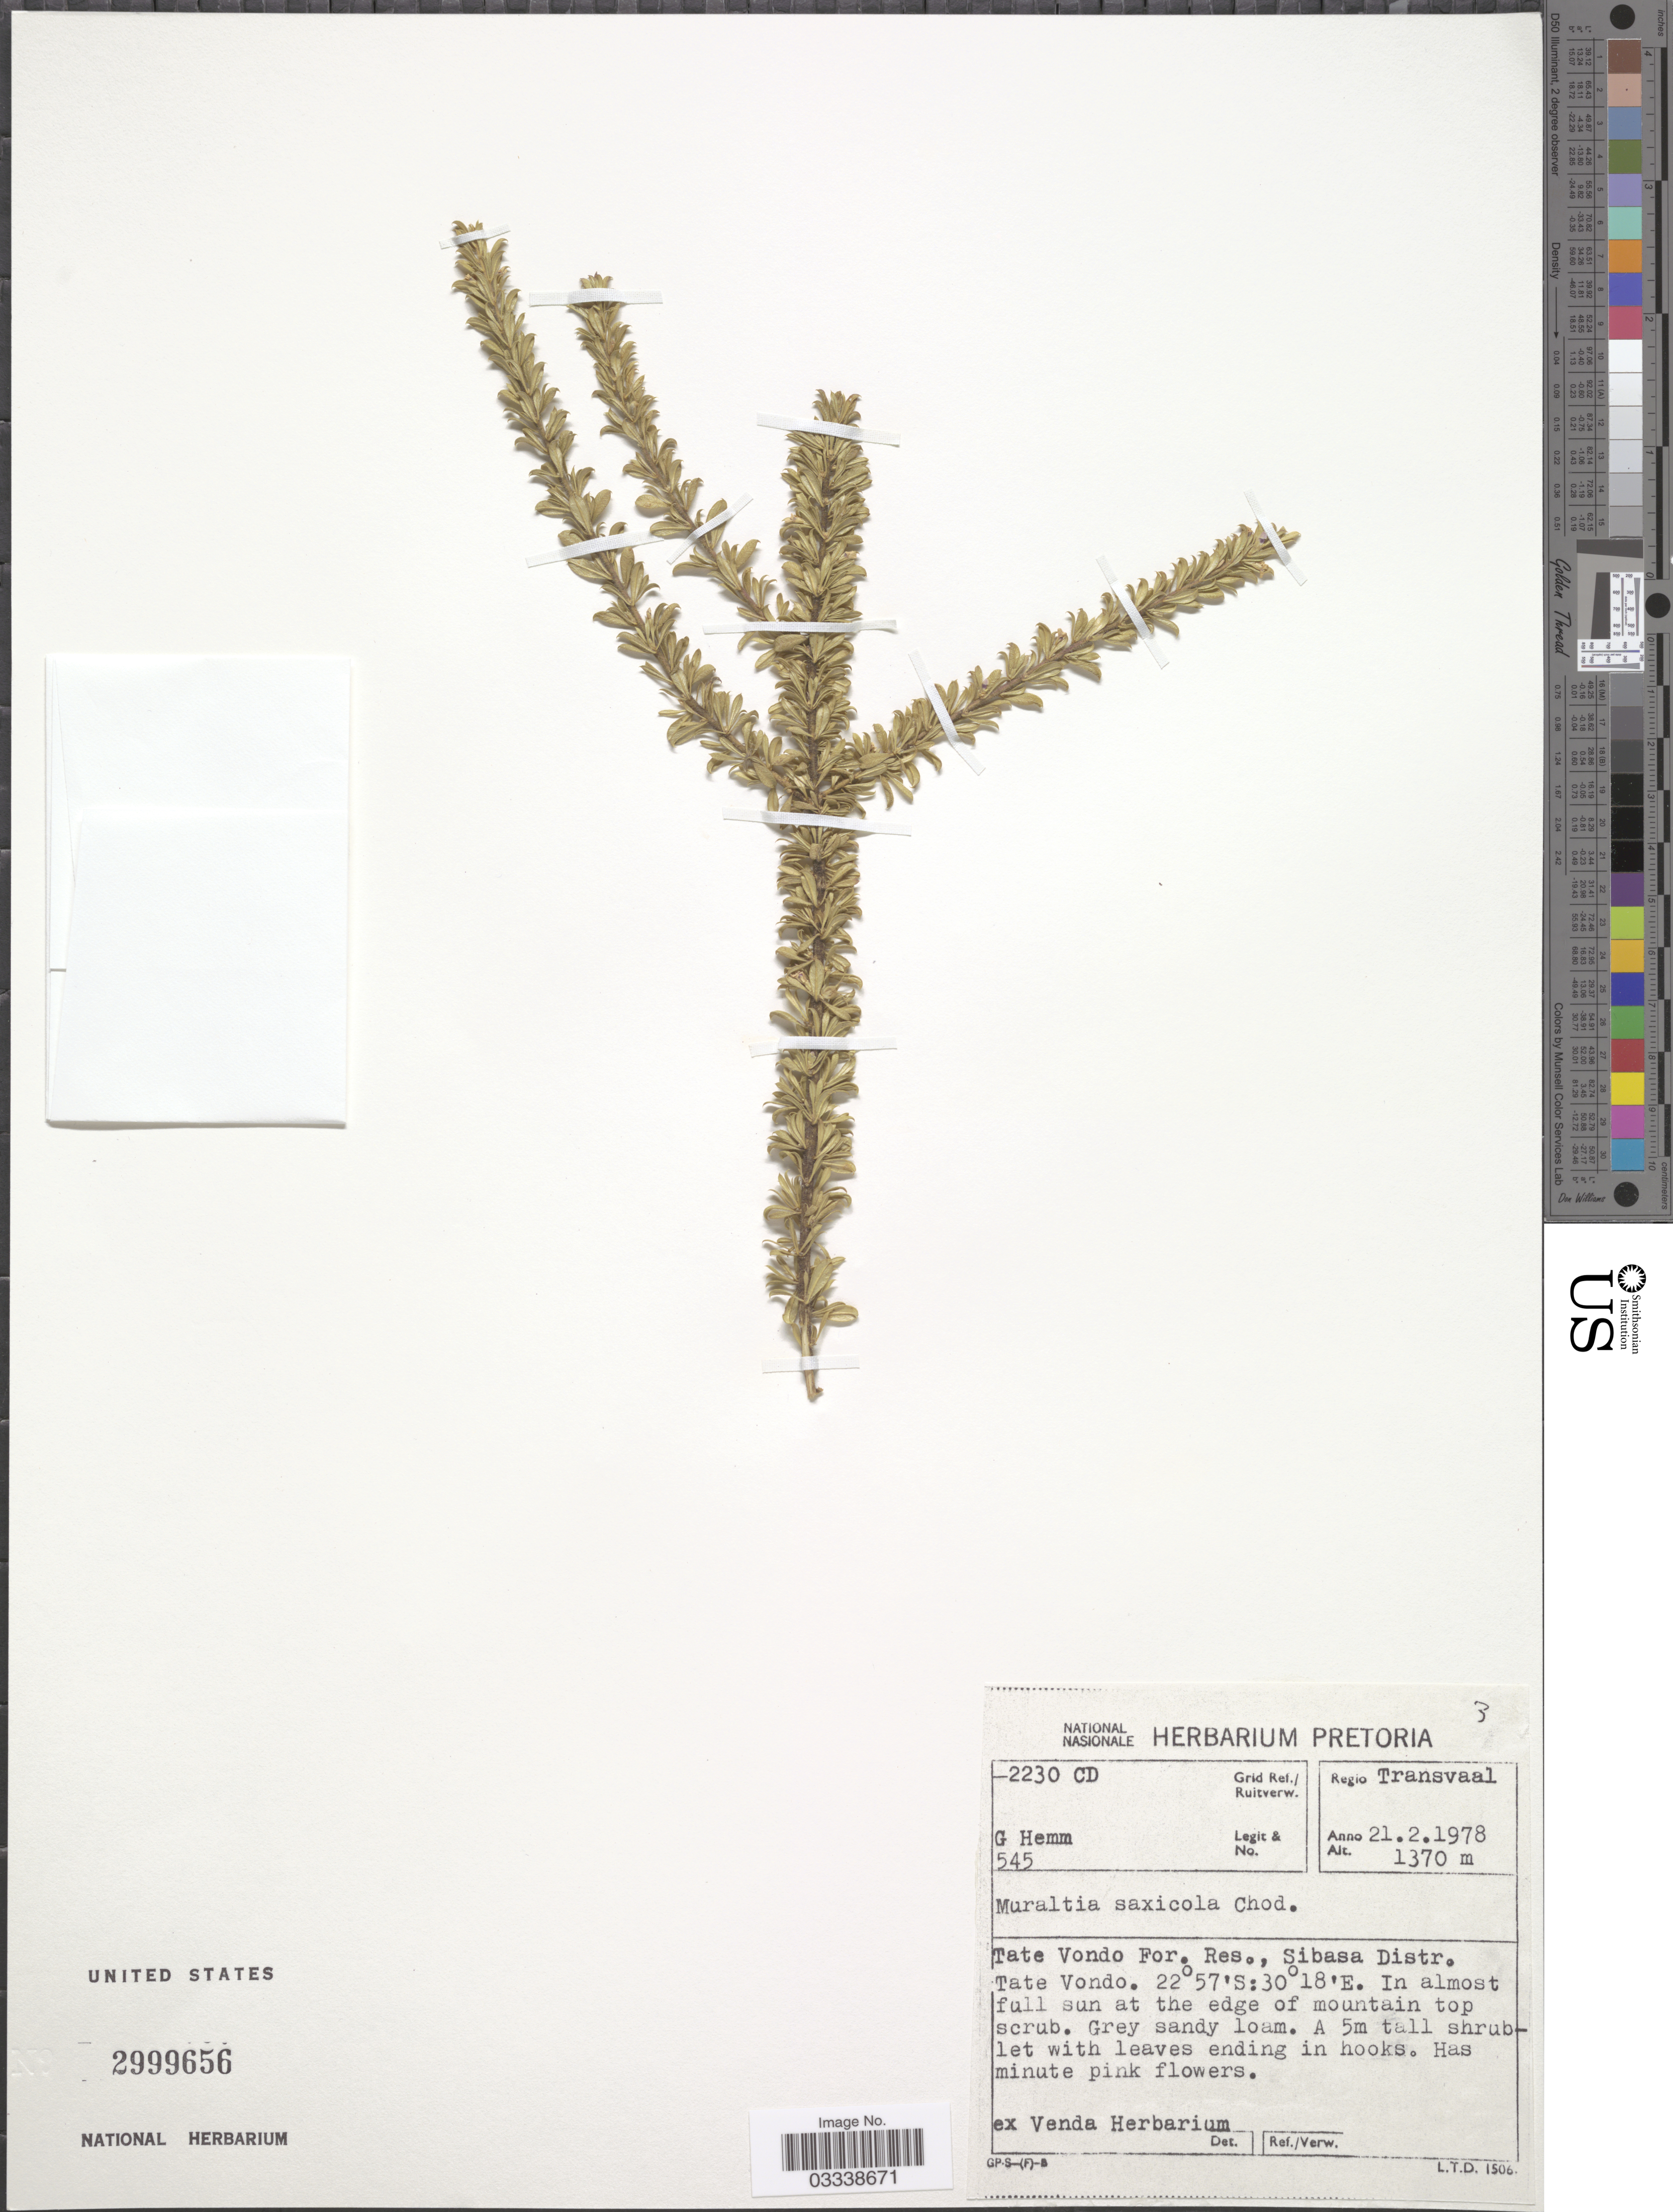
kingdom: Plantae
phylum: Tracheophyta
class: Magnoliopsida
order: Fabales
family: Polygalaceae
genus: Muraltia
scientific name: Muraltia saxicola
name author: Chodat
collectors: G. Hemm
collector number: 545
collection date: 1978-02-21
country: South Africa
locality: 2230 CD Grid Ref./ Ruitverw. Regio Transvaal. Tate Vondo For. Res. Sibasa Distr. Tate Vondo.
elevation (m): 1370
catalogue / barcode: US 2999656